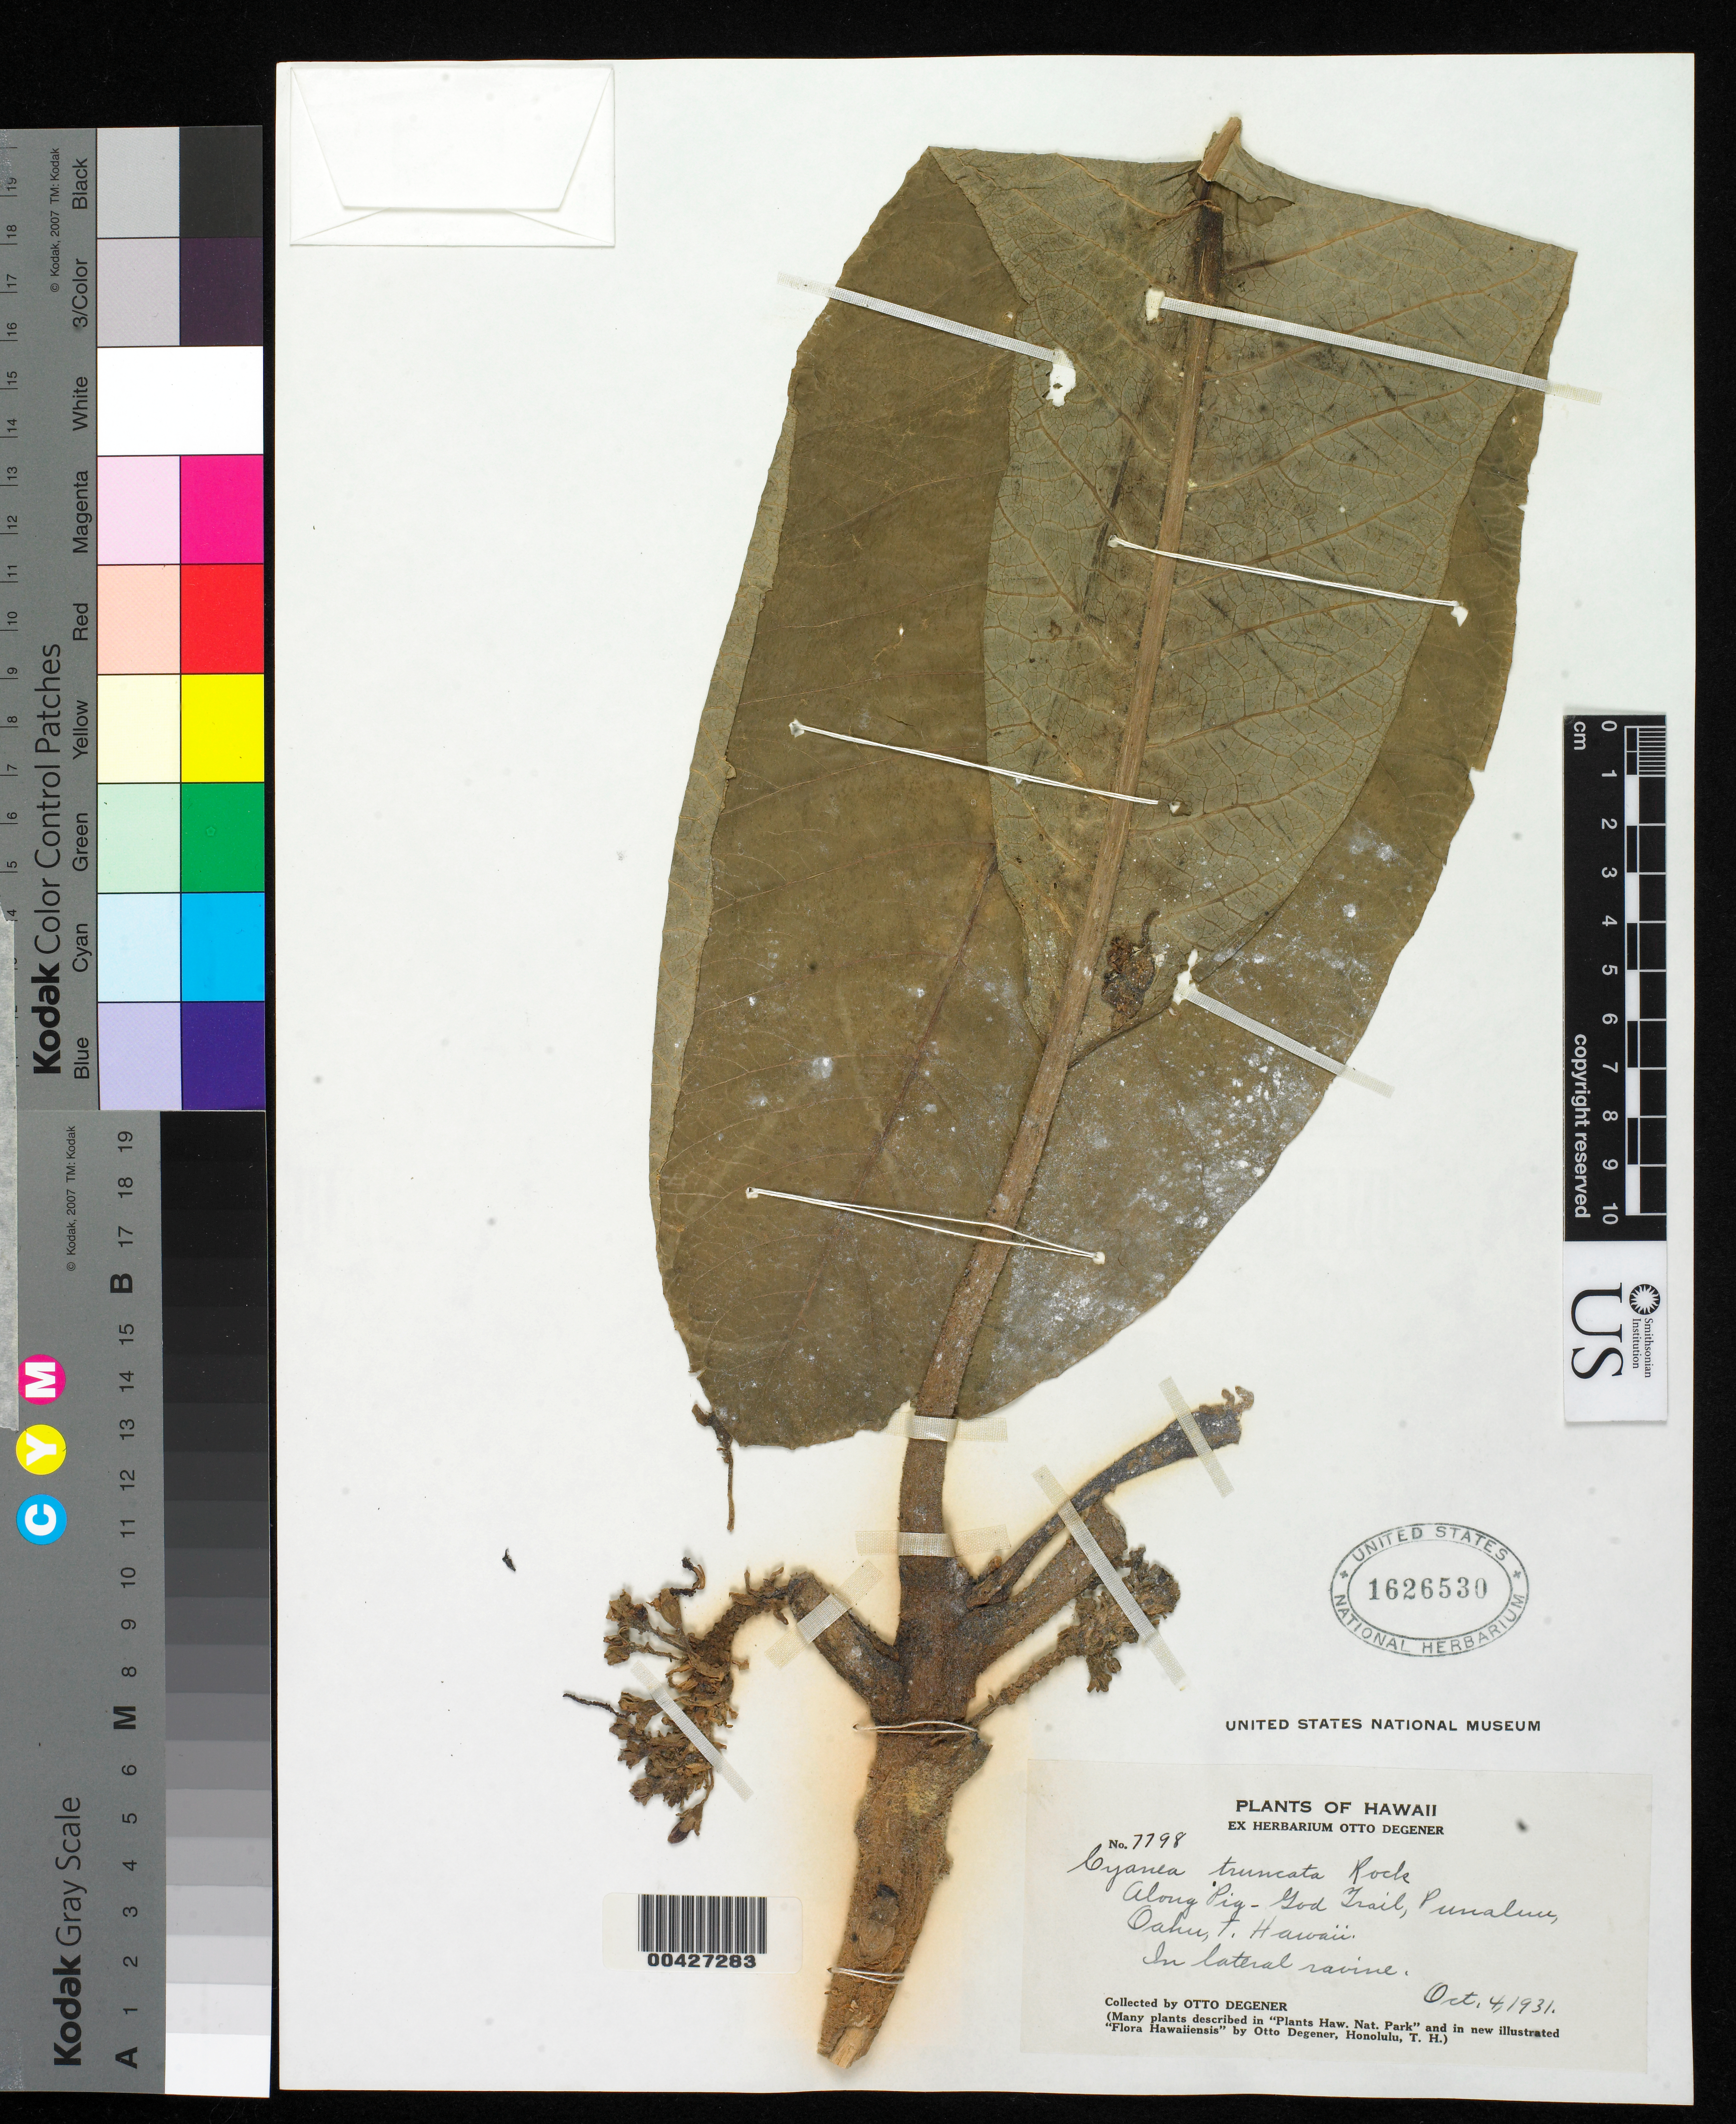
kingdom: Plantae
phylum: Tracheophyta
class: Magnoliopsida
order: Asterales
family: Campanulaceae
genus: Cyanea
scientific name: Cyanea truncata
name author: (Rock) Rock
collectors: O. Degener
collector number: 7798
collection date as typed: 4 Oct 1931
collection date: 1931-10-04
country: United States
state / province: Hawaii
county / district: Honolulu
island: Oahu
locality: Along Pig-God Trail, Punaluu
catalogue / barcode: US 1626530